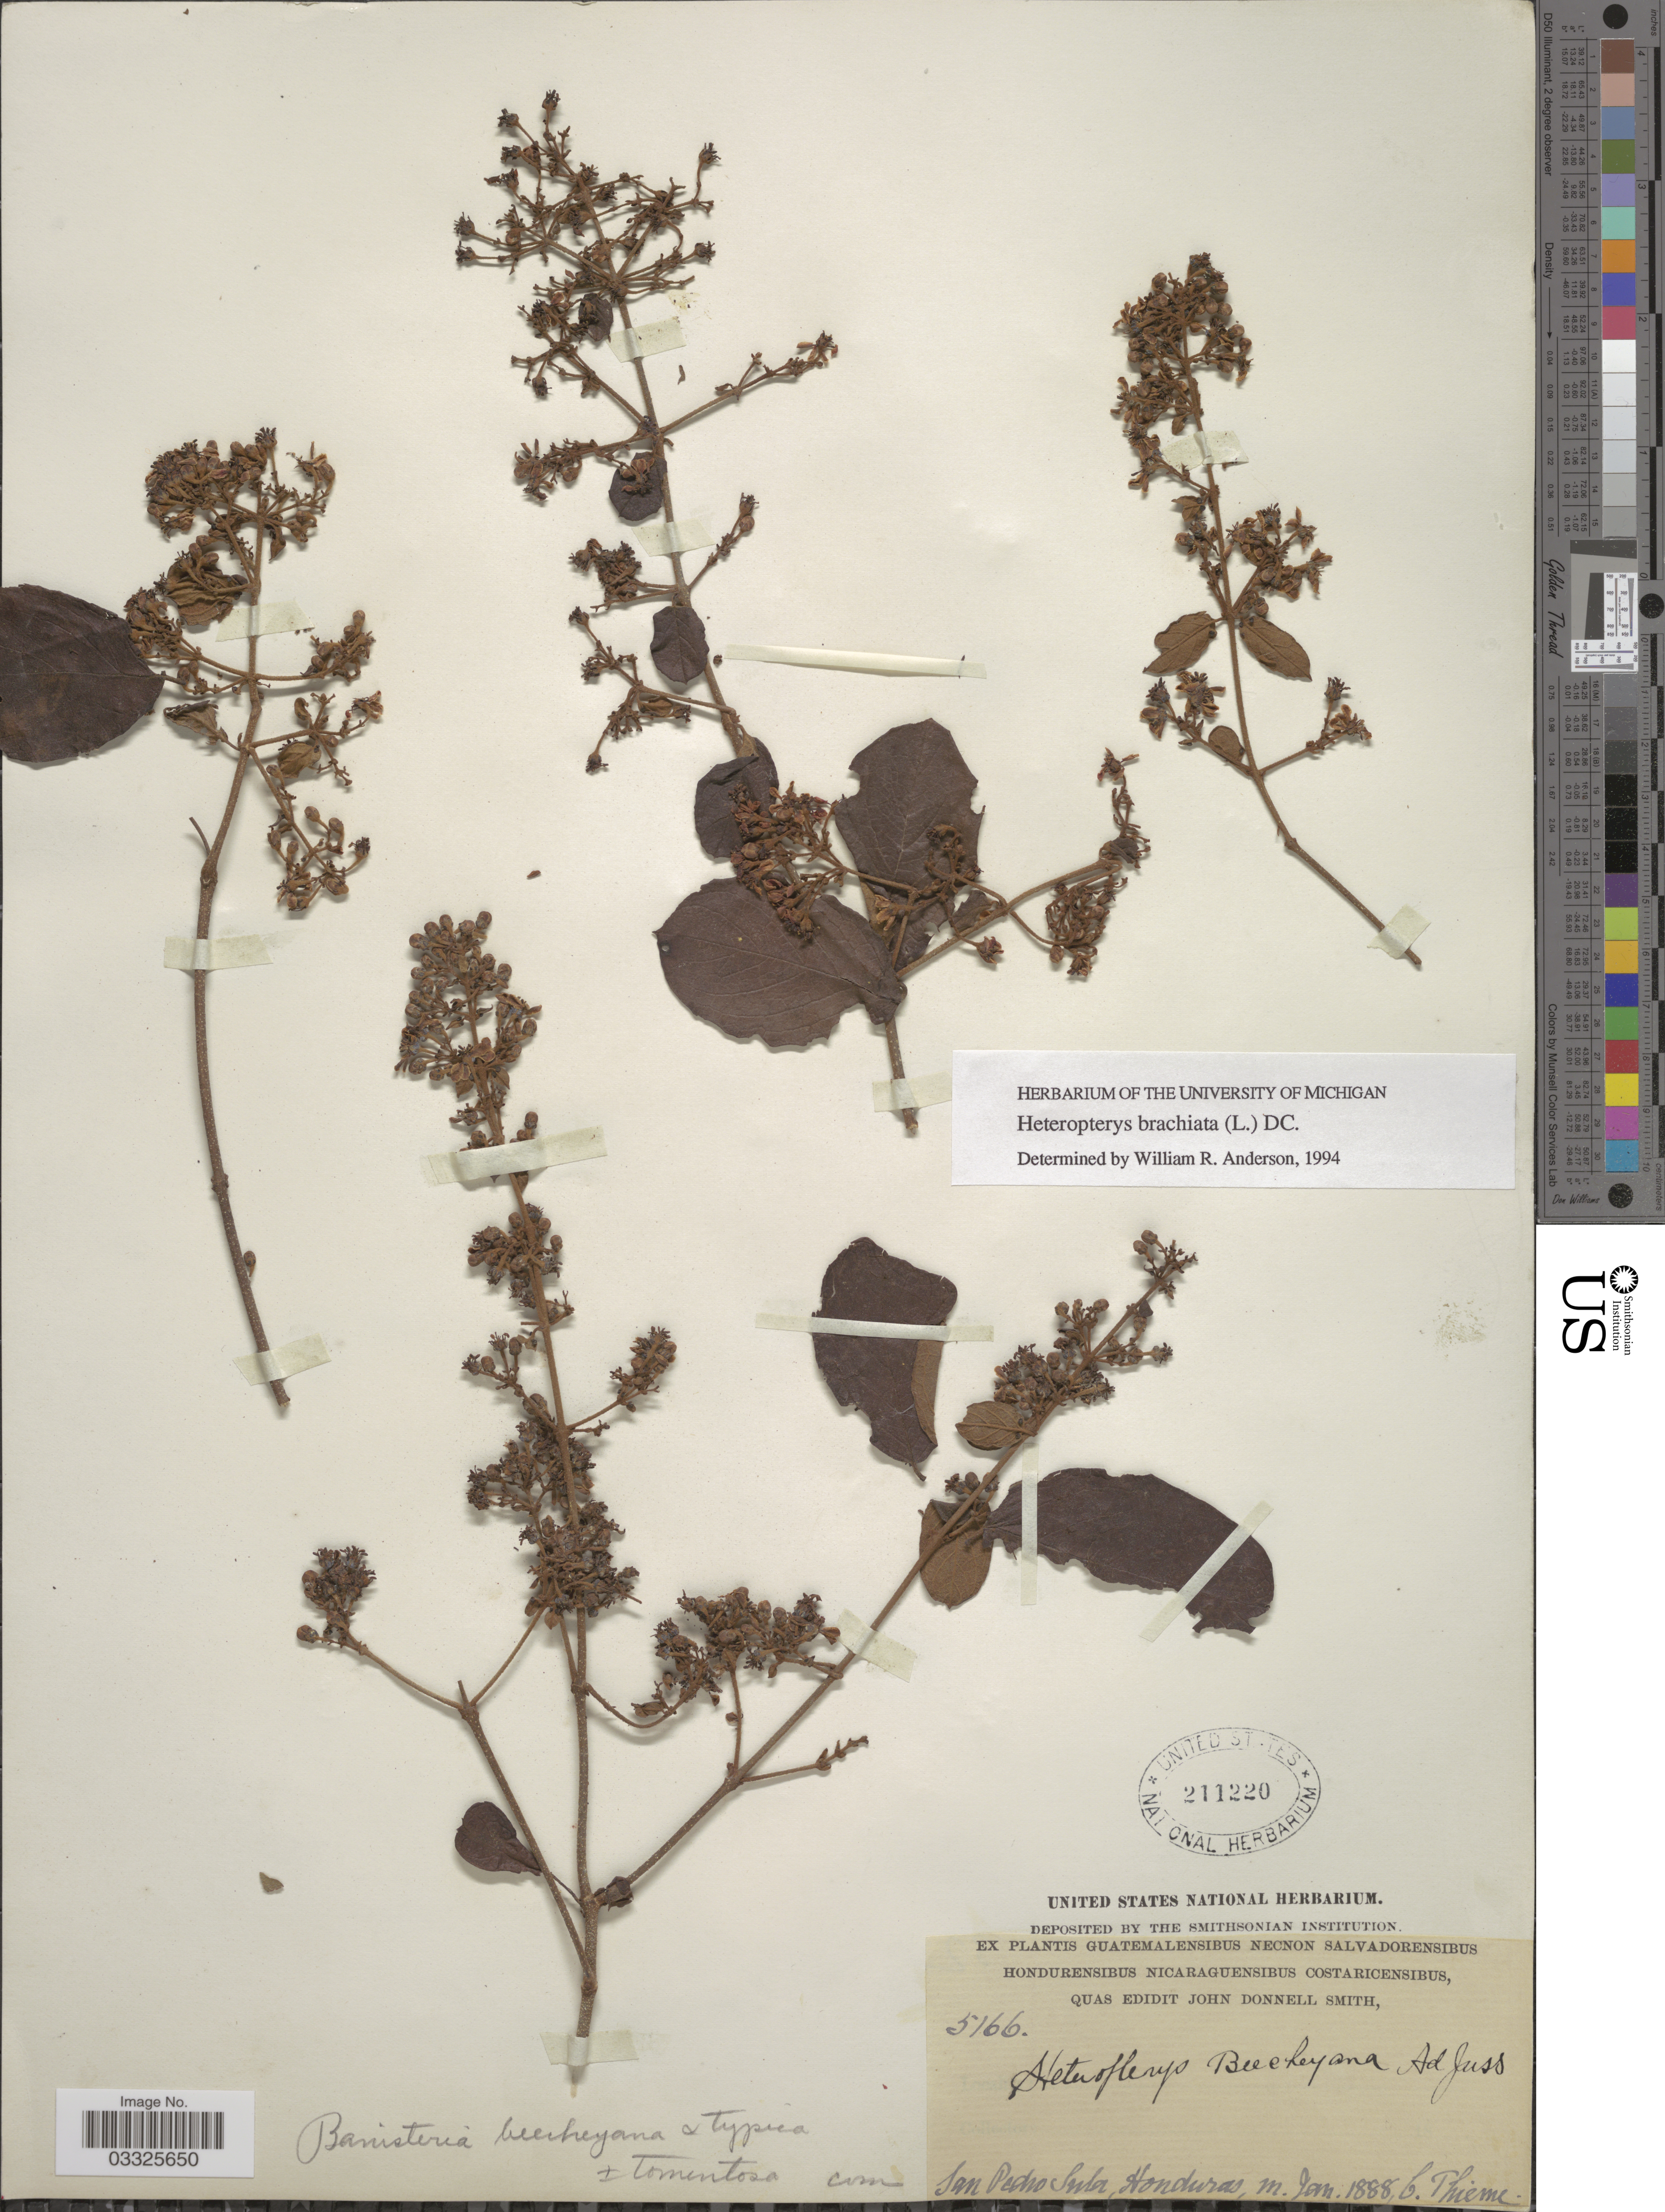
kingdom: Plantae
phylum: Tracheophyta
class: Magnoliopsida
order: Malpighiales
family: Malpighiaceae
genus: Heteropterys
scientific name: Heteropterys brachiata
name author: (L.) DC.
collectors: C. Thieme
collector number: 5166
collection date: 1888-01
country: Honduras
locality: San Pedro Sula.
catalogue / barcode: US 211220